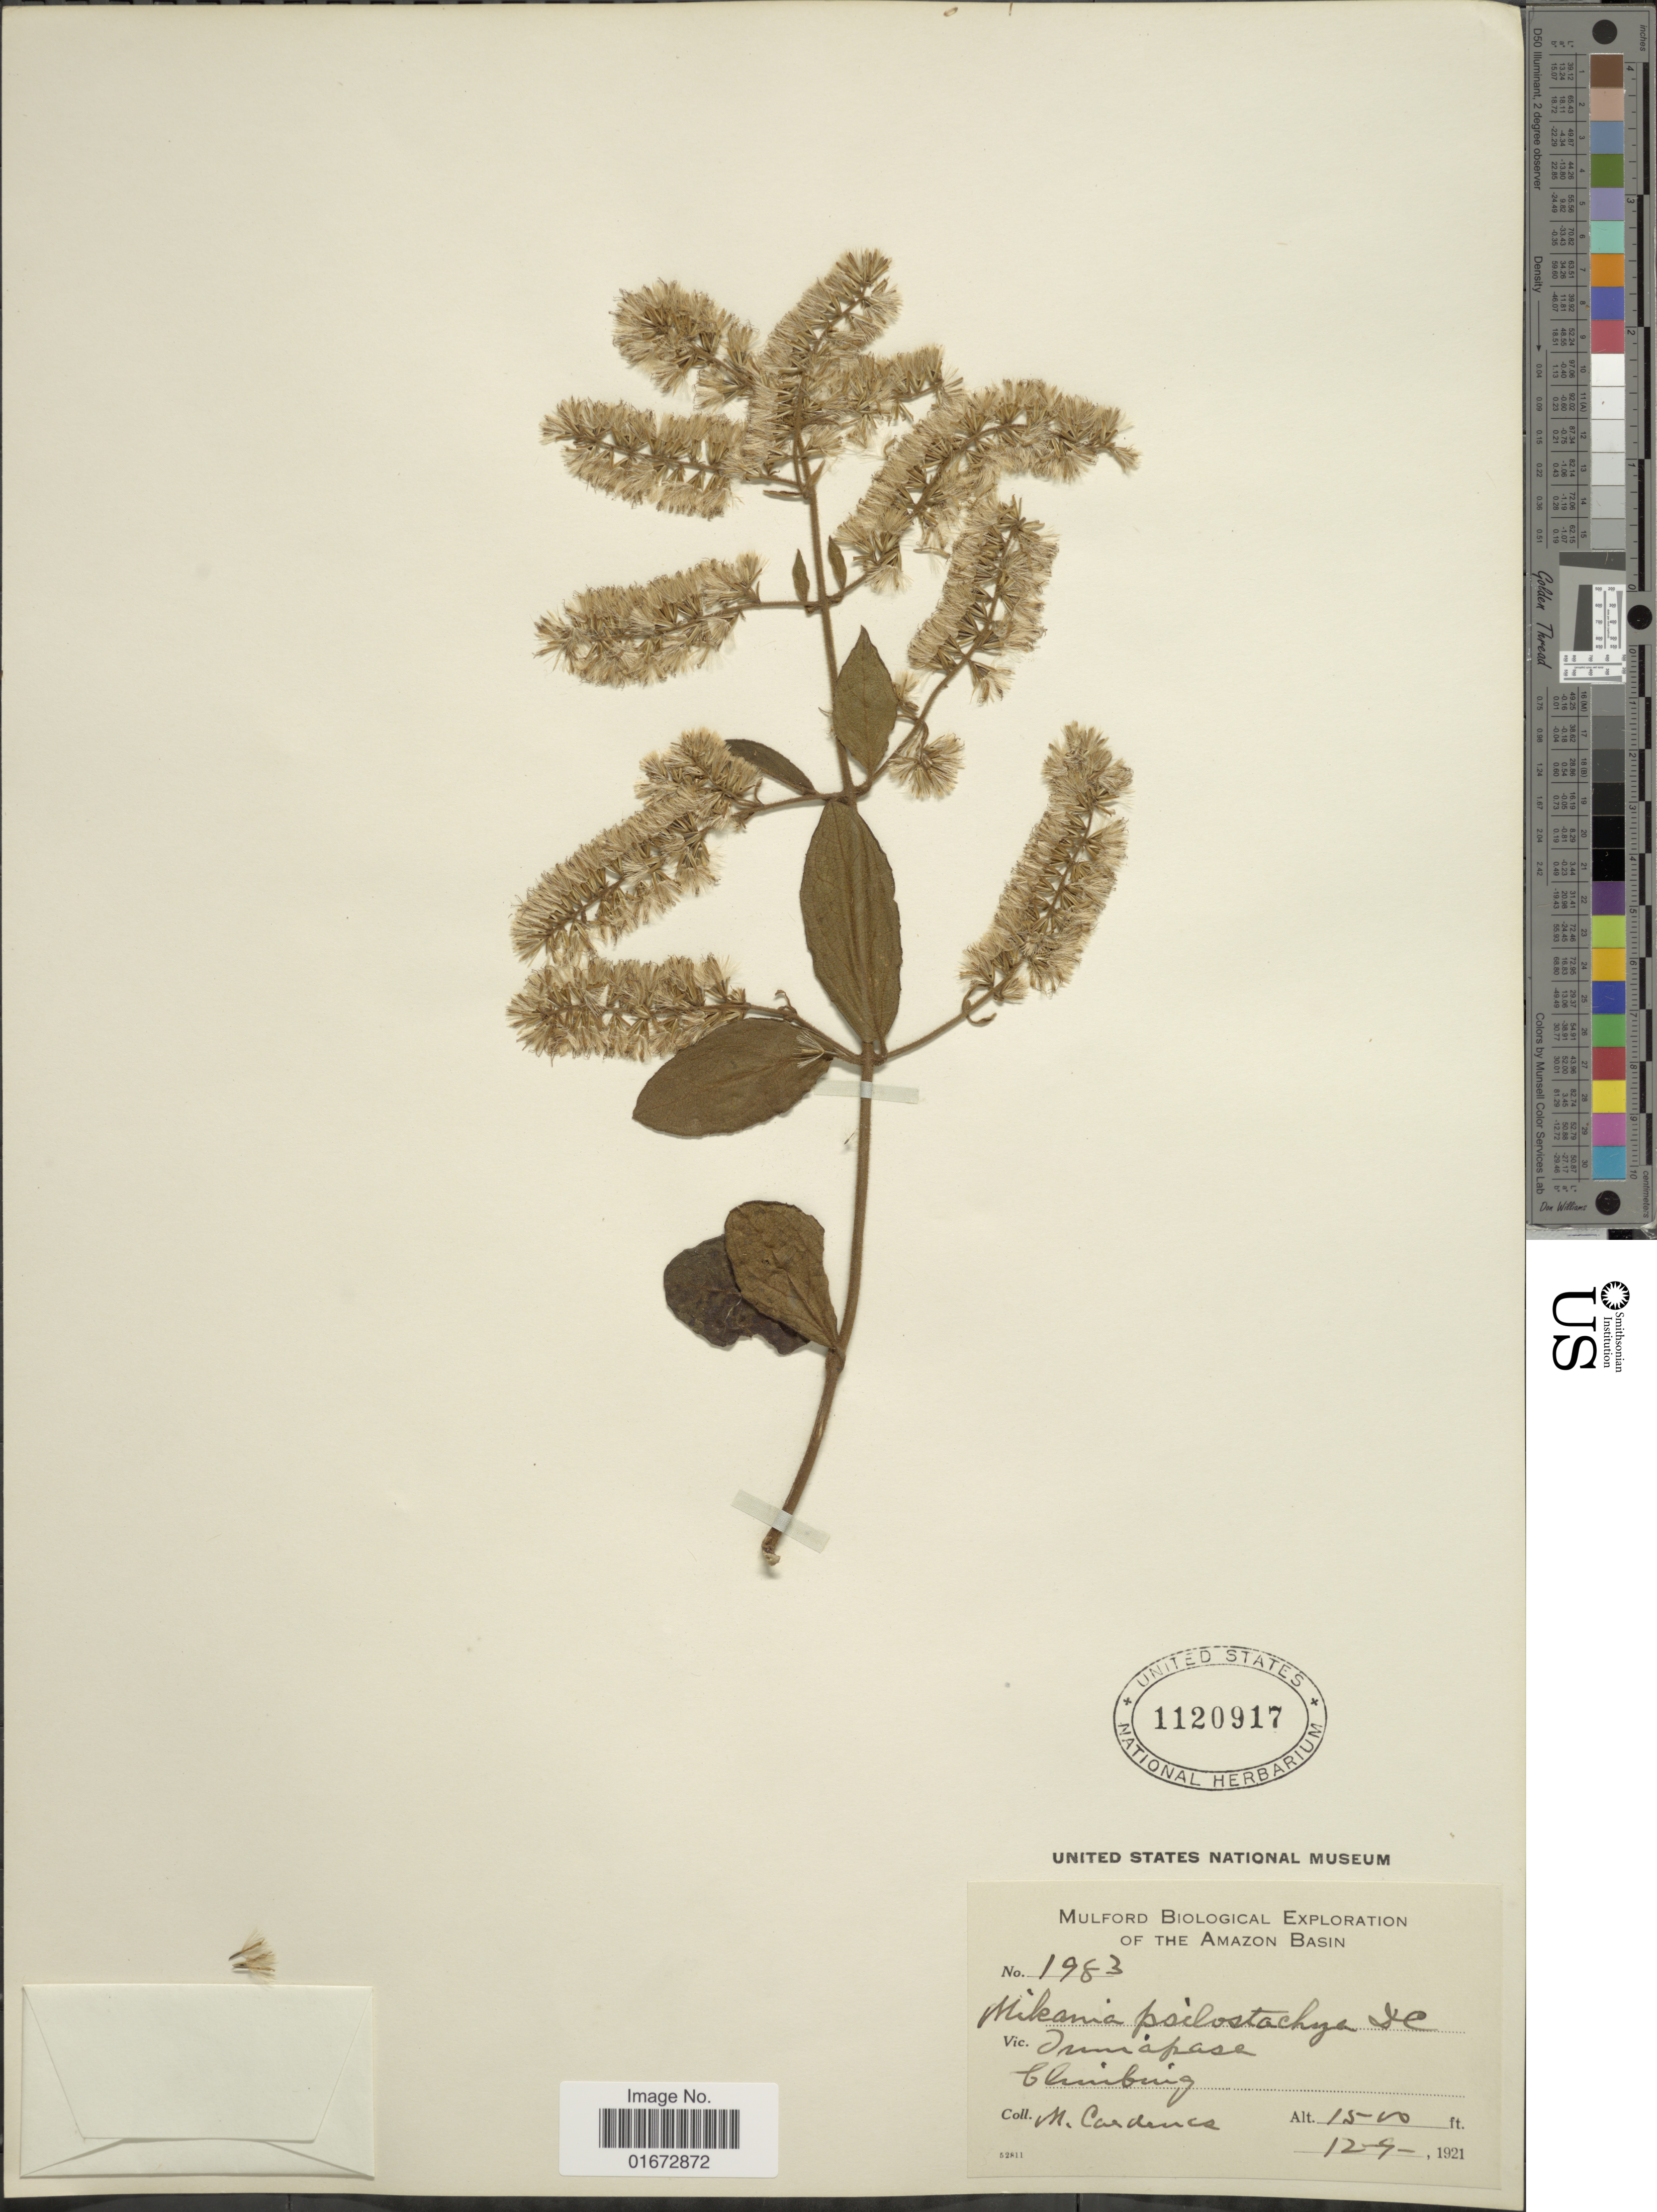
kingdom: Plantae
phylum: Tracheophyta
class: Magnoliopsida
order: Asterales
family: Asteraceae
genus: Mikania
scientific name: Mikania psilostachya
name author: DC.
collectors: M. Cárdenas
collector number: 1983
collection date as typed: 12-9-1921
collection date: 1921-12-09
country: Bolivia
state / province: La Paz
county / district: Iturralde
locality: Tumupasa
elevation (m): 457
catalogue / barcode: US 1120917